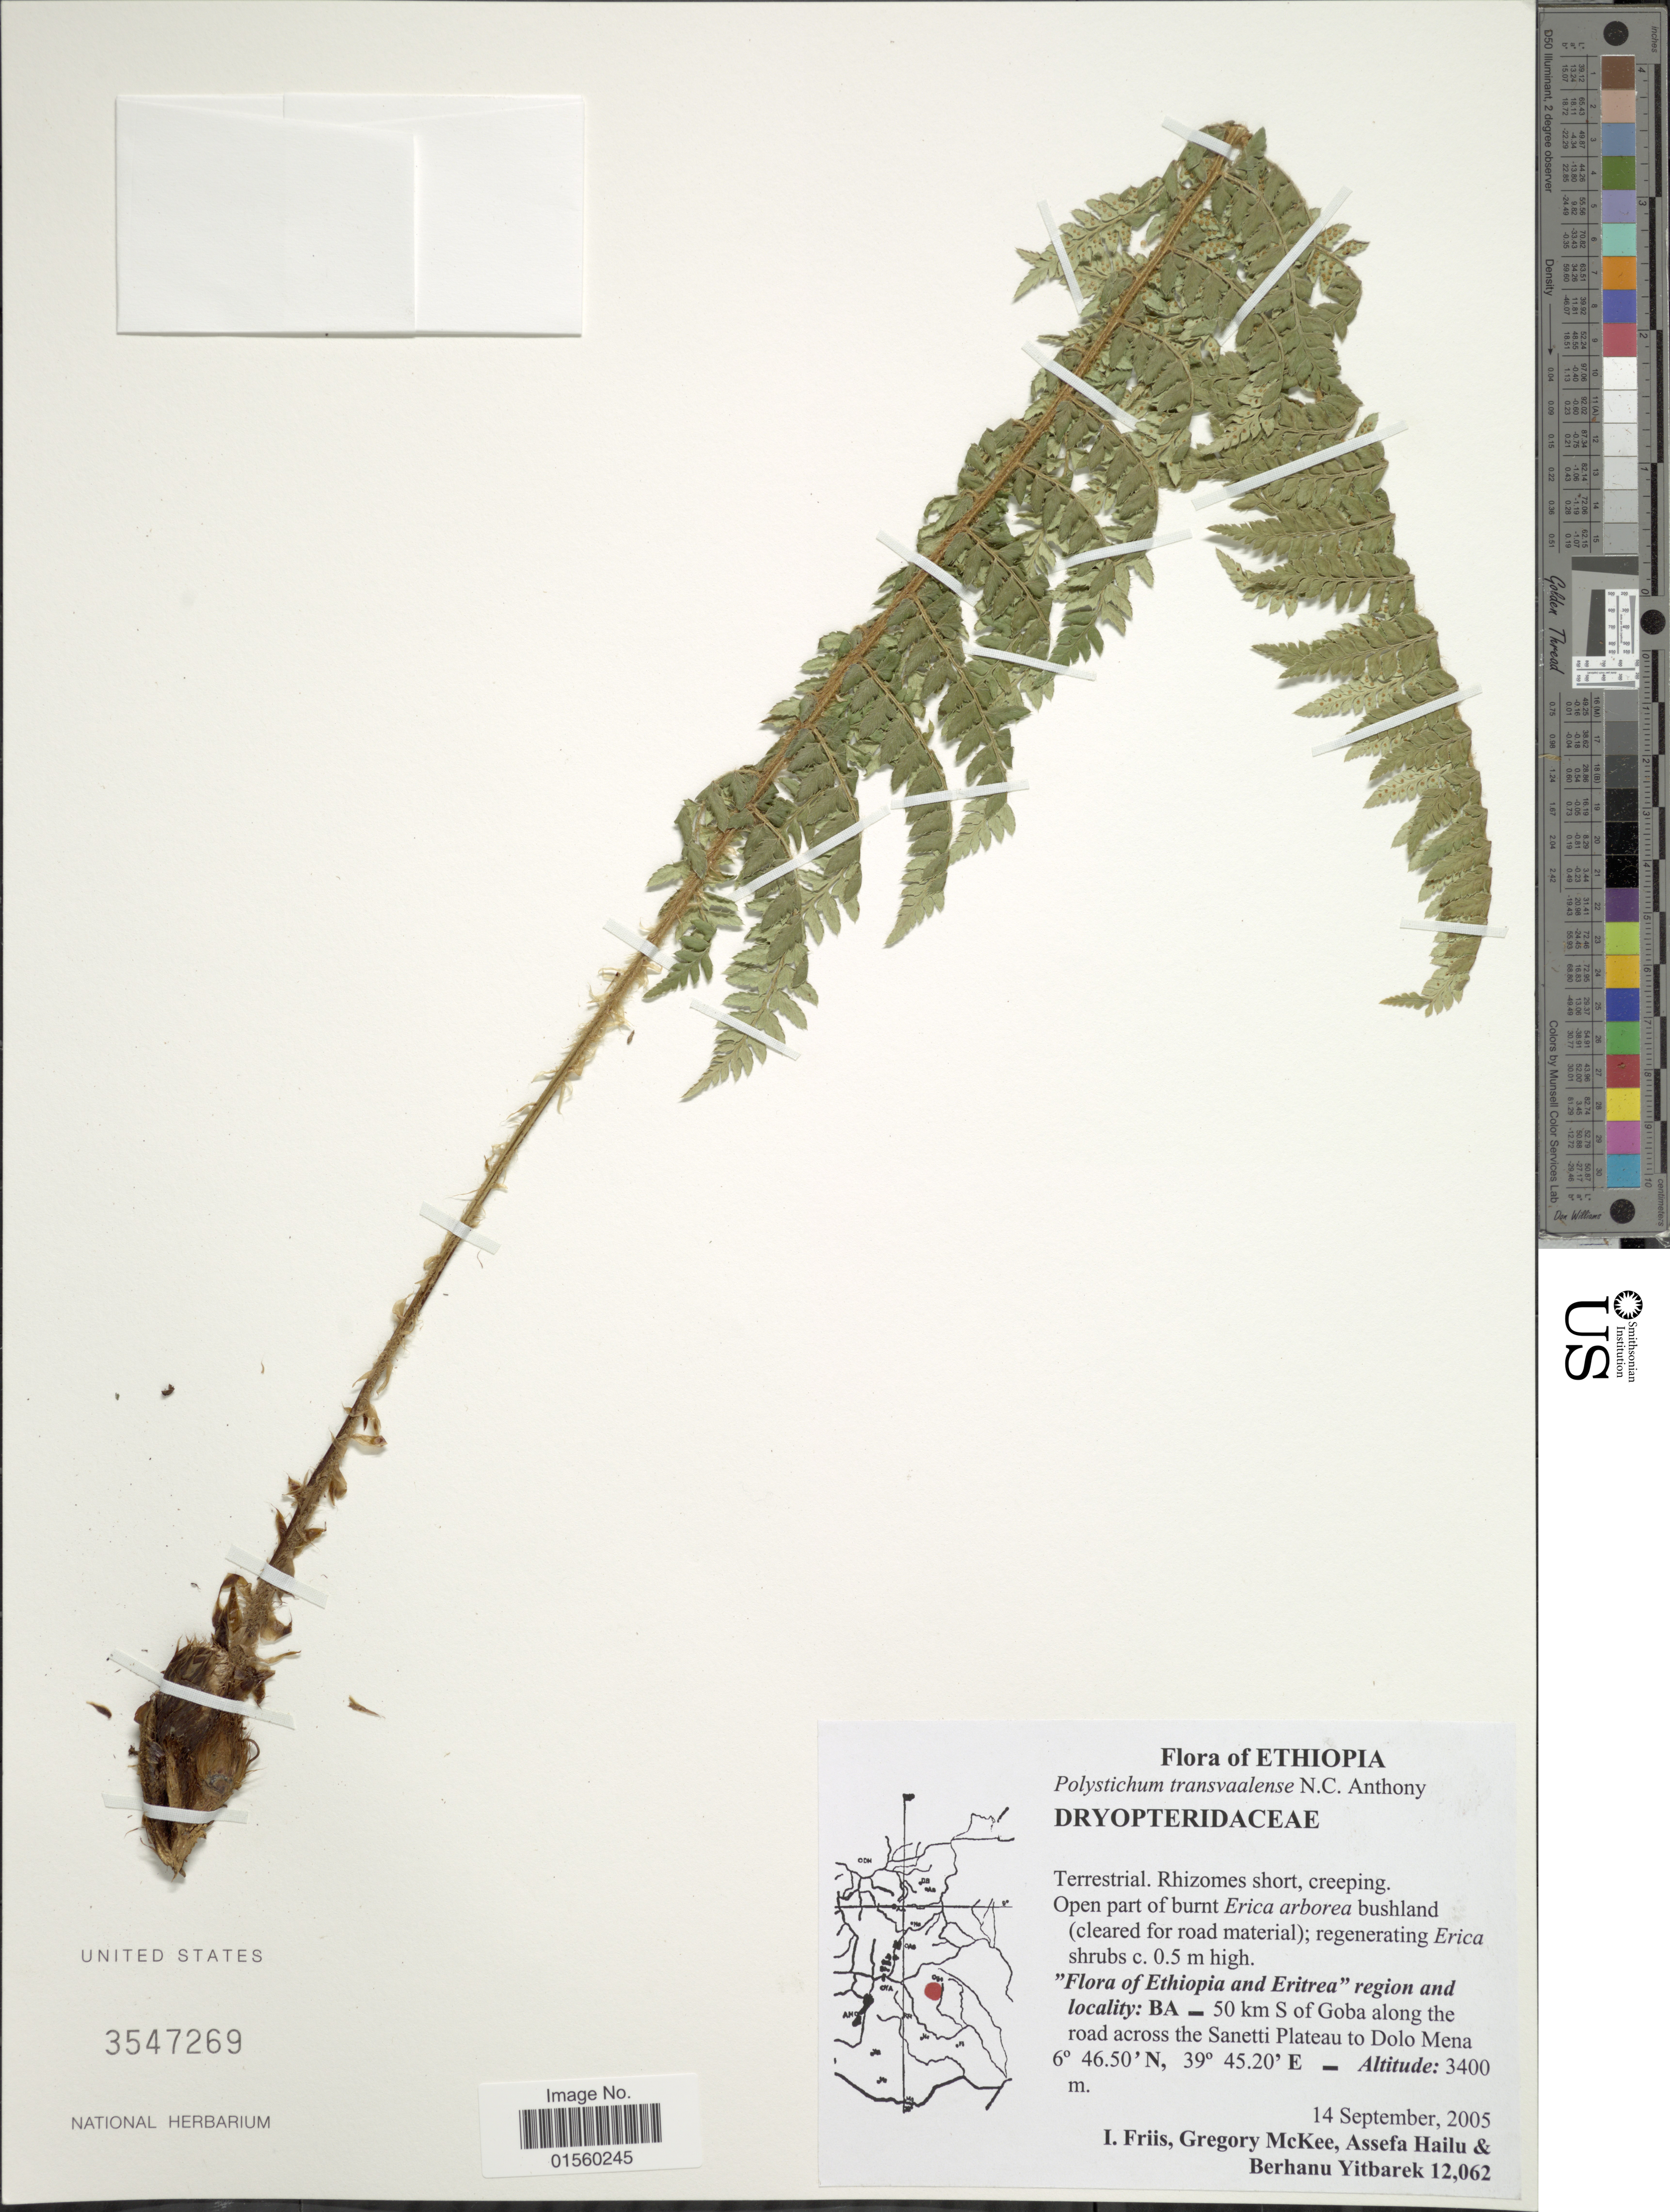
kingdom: Plantae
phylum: Tracheophyta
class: Polypodiopsida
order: Polypodiales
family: Dryopteridaceae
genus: Polystichum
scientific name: Polystichum transvaalense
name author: N.C. Anthony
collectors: I. Friis, G. S. McKee, A. Hailu & B. Yitbarek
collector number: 12062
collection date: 2005-09-14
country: Ethiopia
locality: Flora of Ethiopia and Eritea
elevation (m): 3400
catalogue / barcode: US 3547269